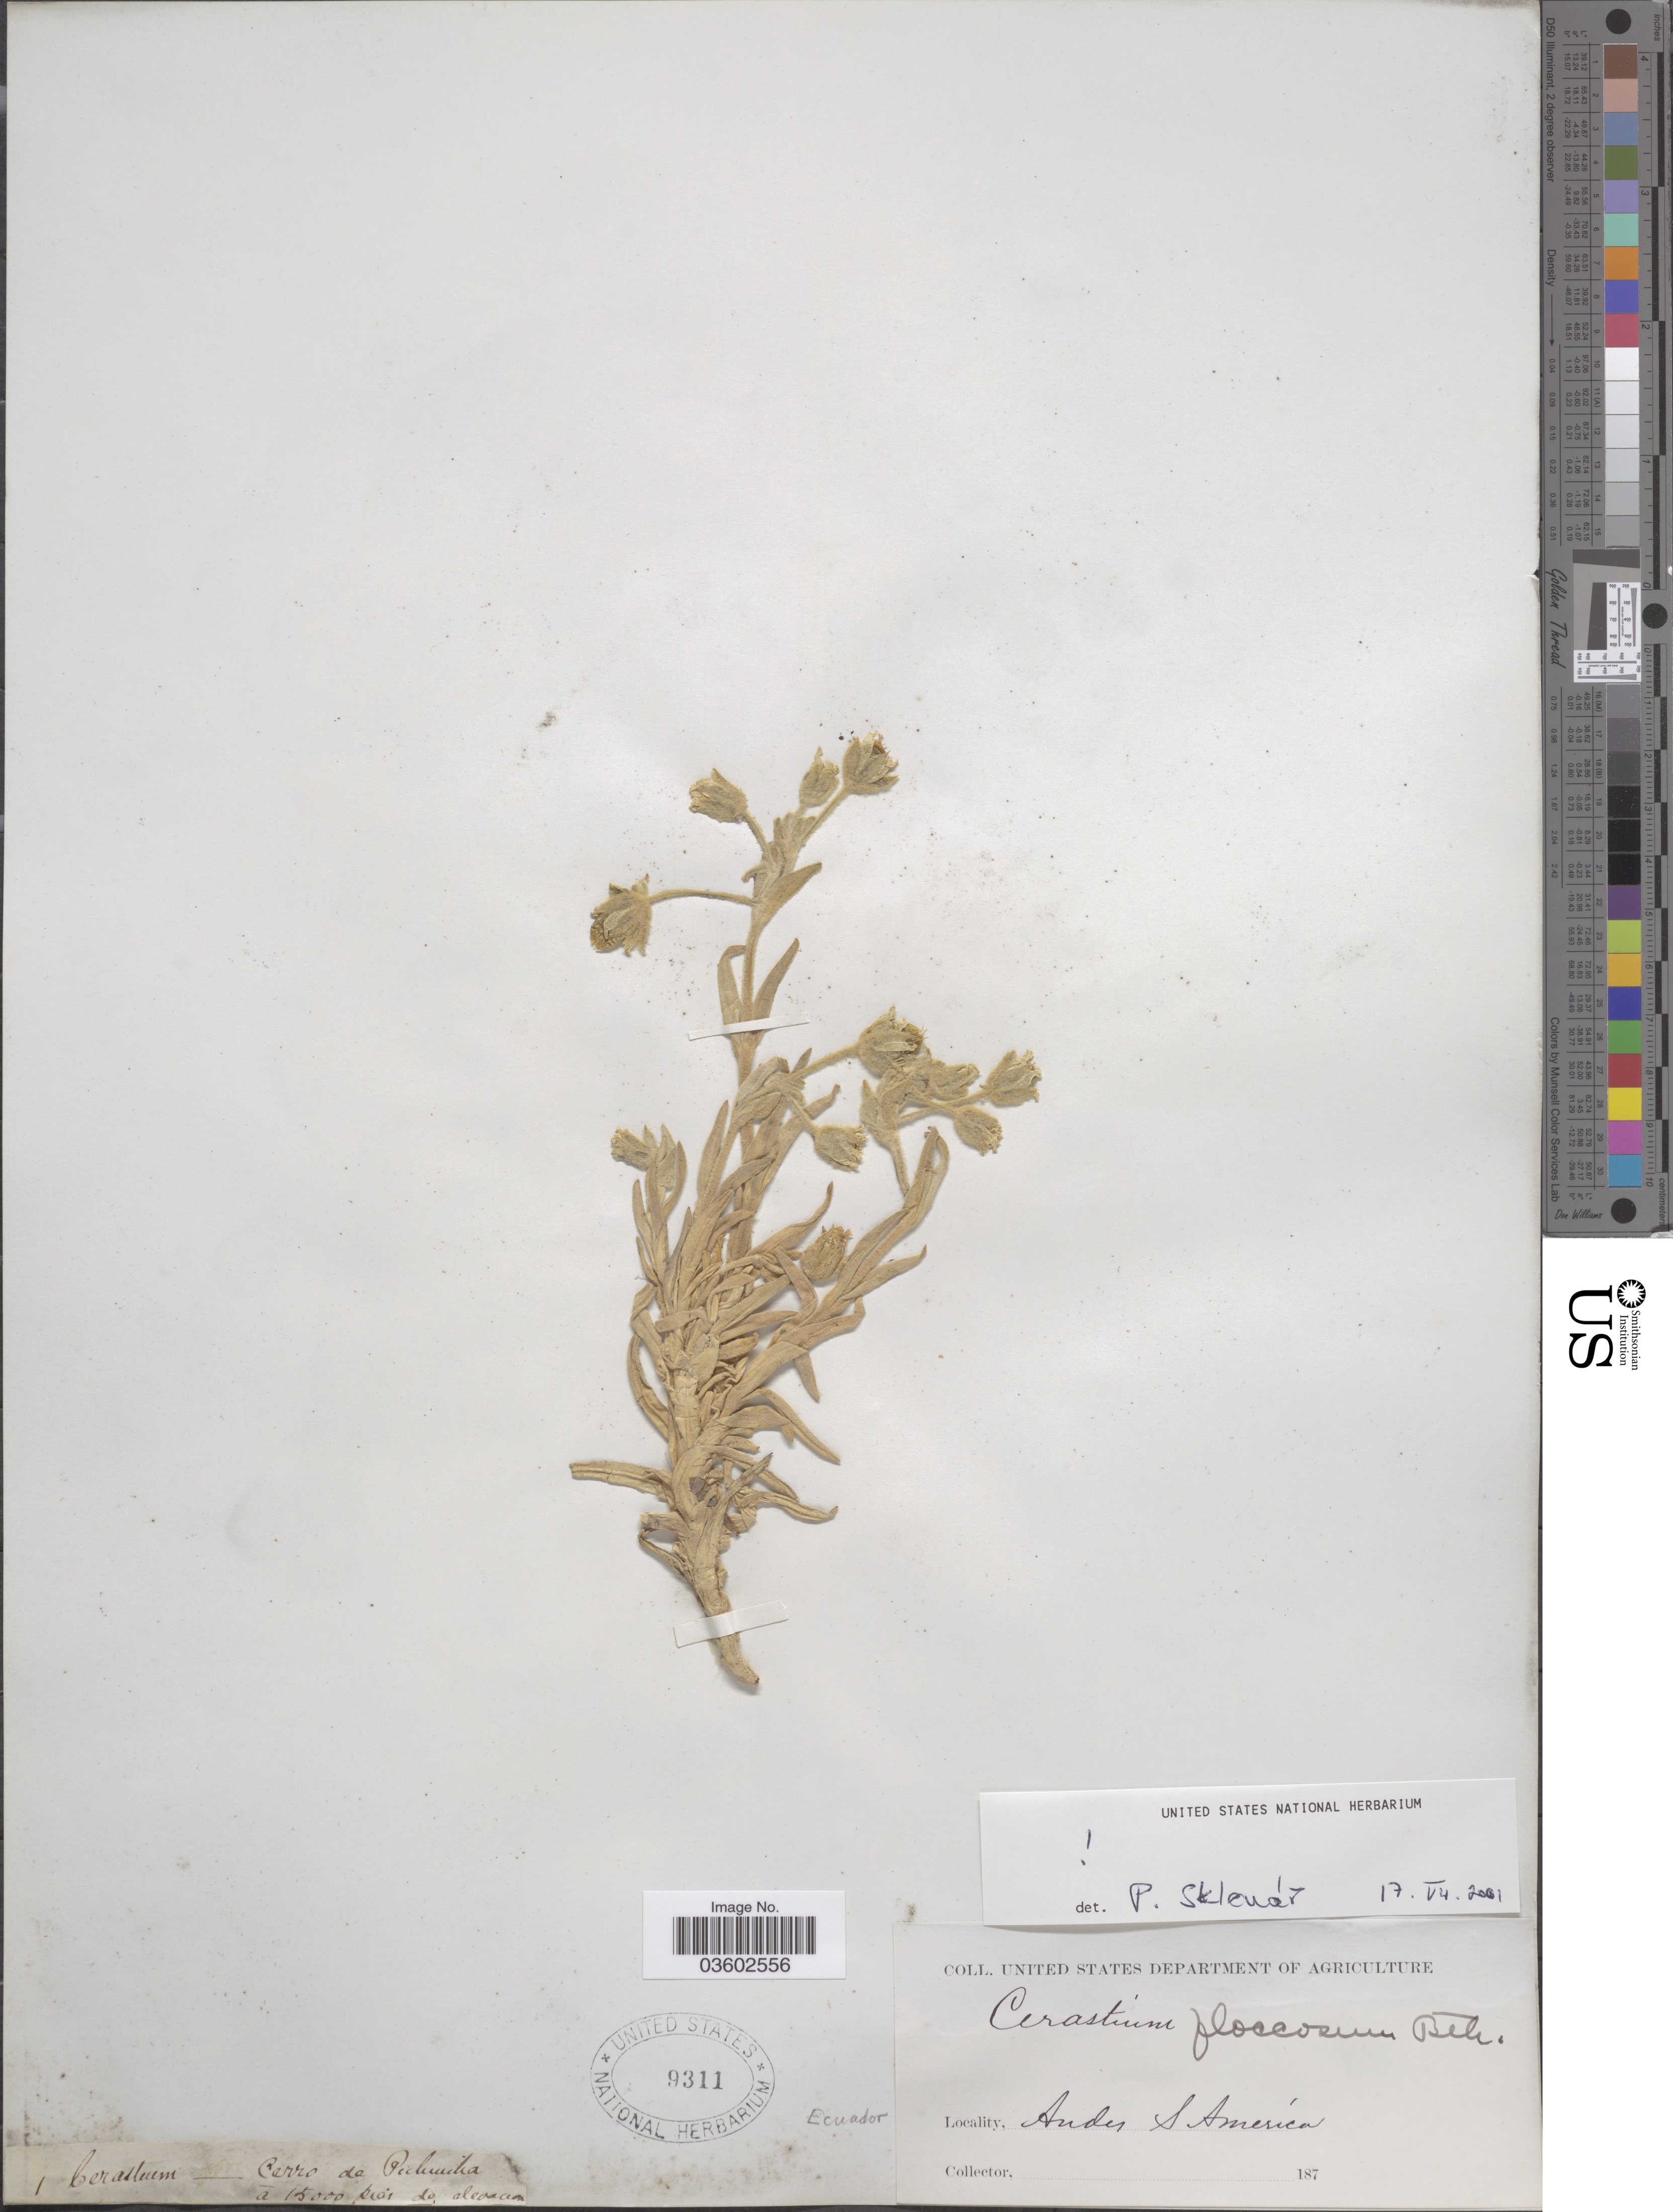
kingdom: Plantae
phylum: Tracheophyta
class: Magnoliopsida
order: Caryophyllales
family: Caryophyllaceae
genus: Cerastium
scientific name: Cerastium floccosum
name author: Benth.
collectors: United States Department of Agriculture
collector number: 1?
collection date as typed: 187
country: Ecuador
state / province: Pichincha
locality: Cerro de Pichincha. Andes.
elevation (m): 4572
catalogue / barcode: US 9311